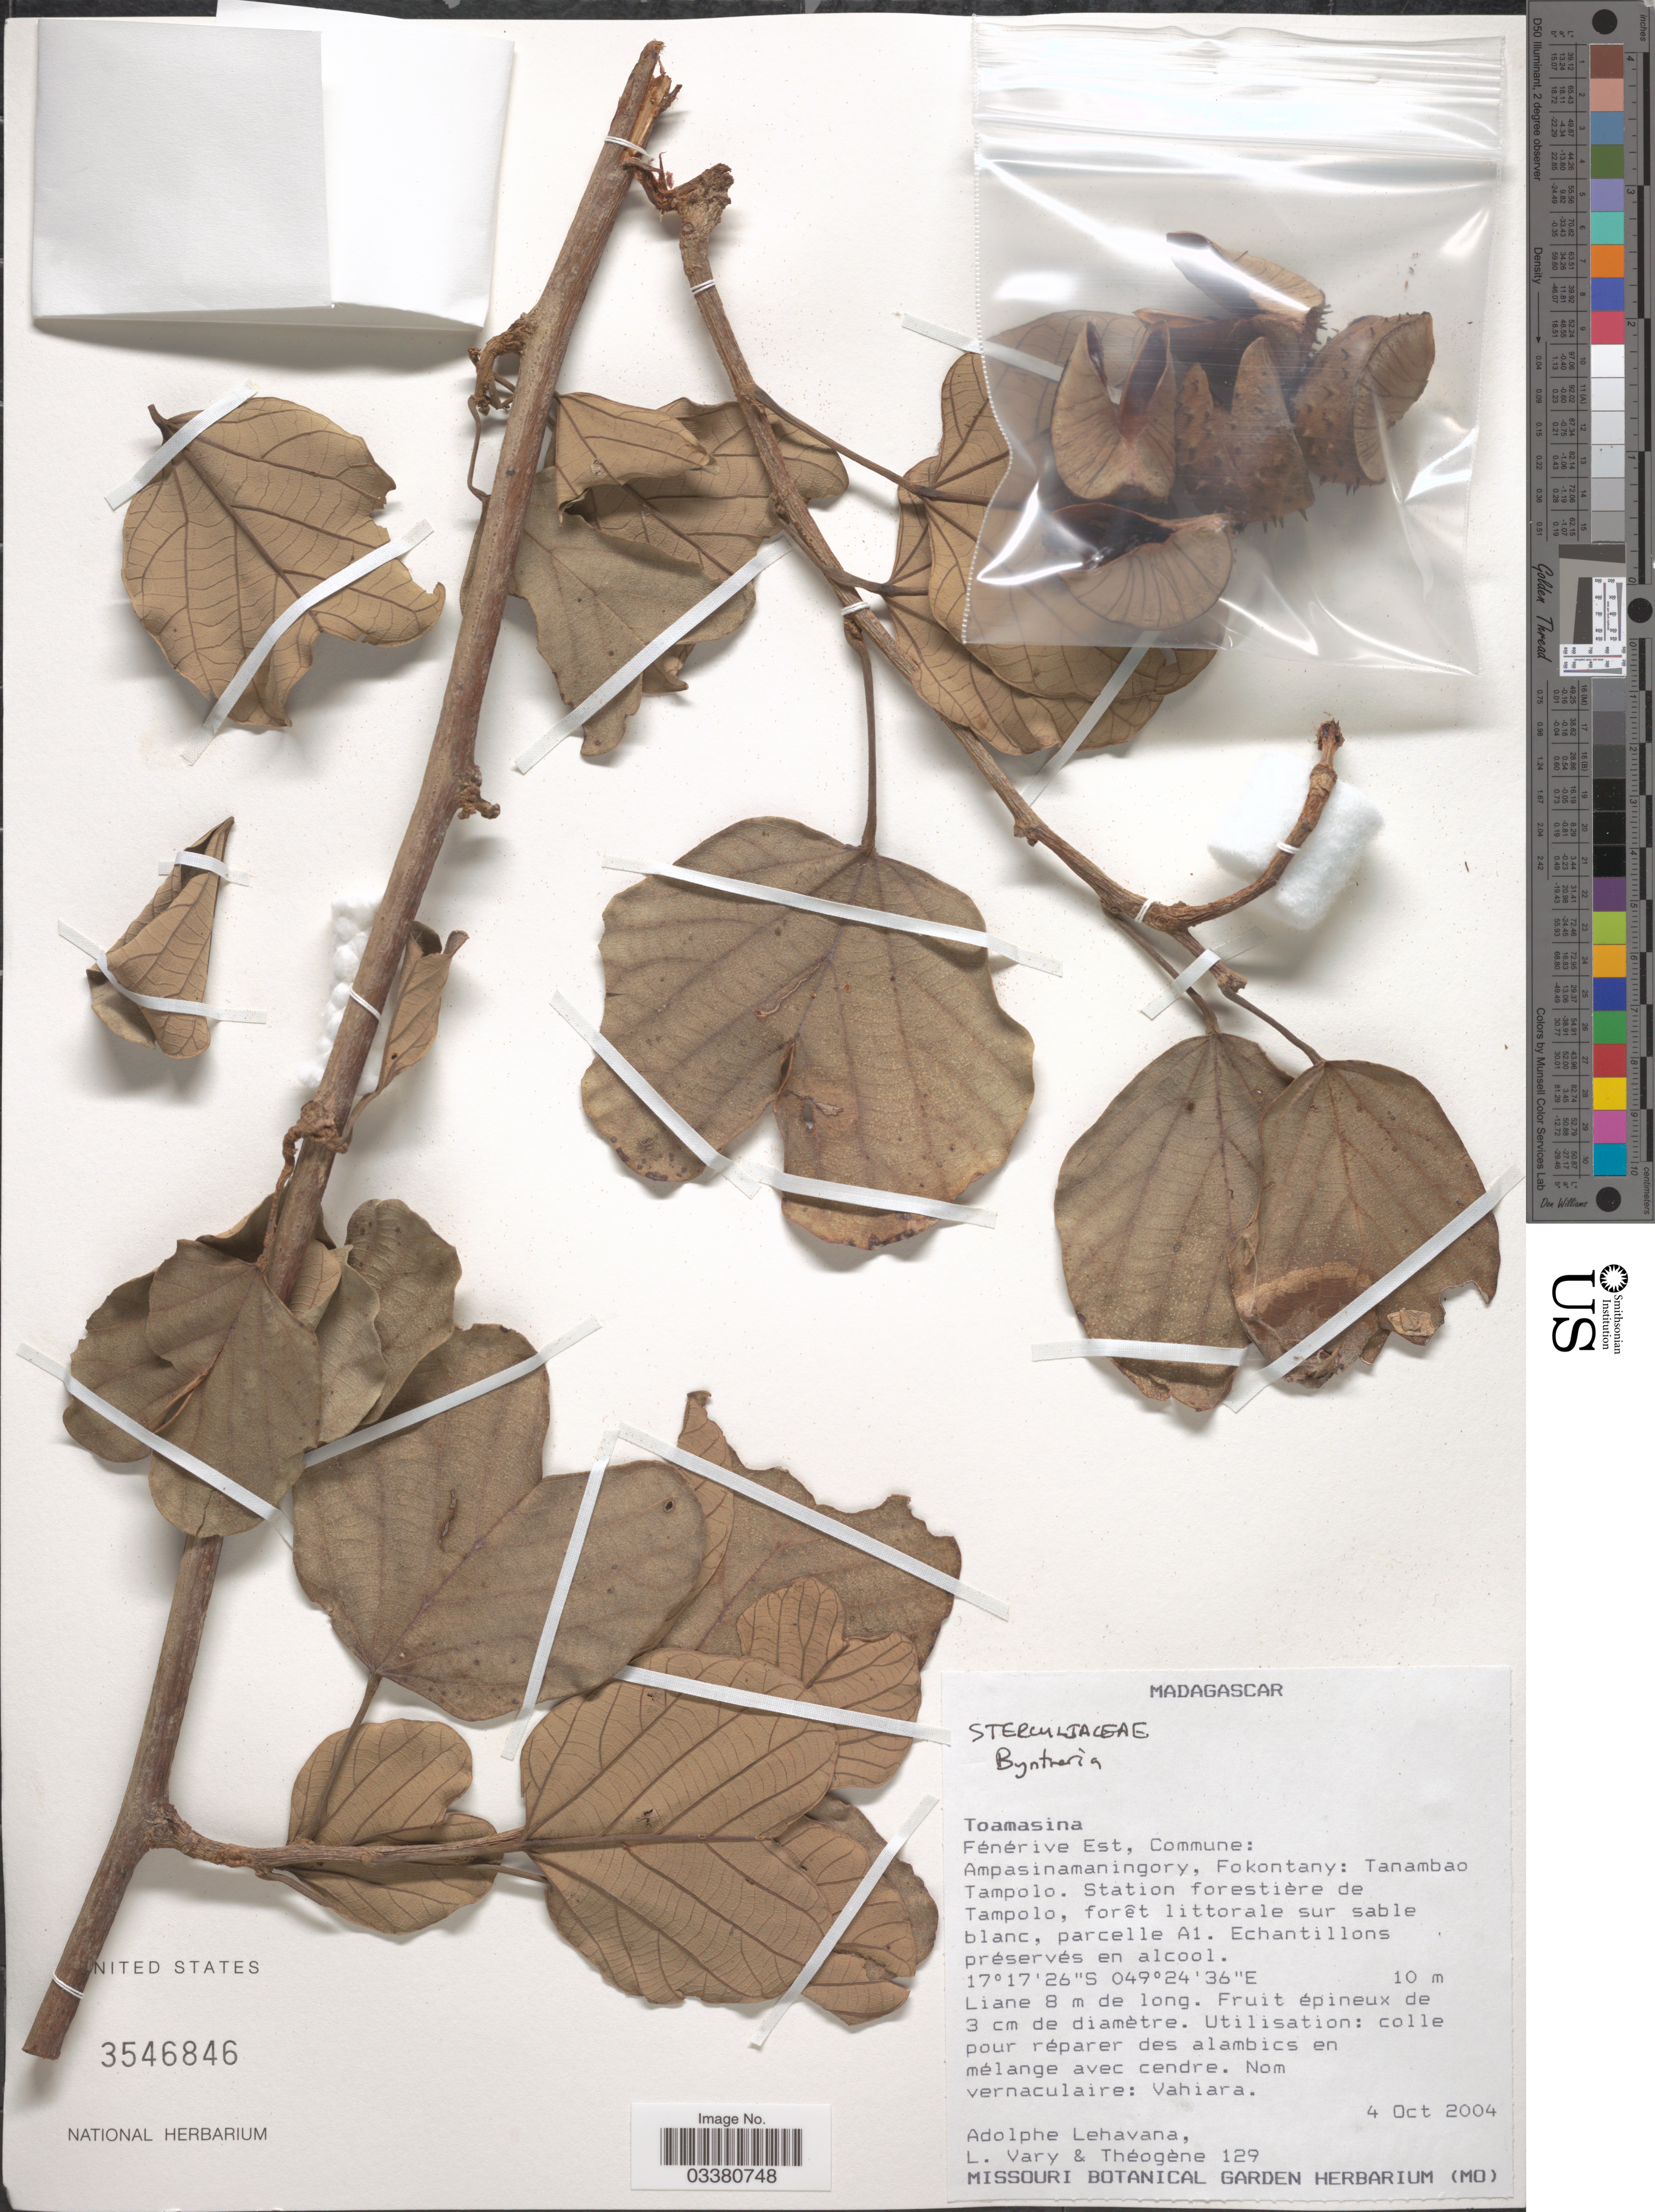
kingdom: Plantae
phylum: Tracheophyta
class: Magnoliopsida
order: Malvales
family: Malvaceae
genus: Byttneria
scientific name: Byttneria sp.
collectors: A. Lehavana, L. Vary & Théogène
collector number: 129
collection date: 2004-10-04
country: Madagascar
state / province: Analanjirofo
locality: Fénérive Est, Commune: Ampasinamaningory, Fokontany: Tanambao Tampolo. Station forestière de Tampolo, forêt littorale sur sable blanc, parcelle A1.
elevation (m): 10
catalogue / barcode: US 3546846